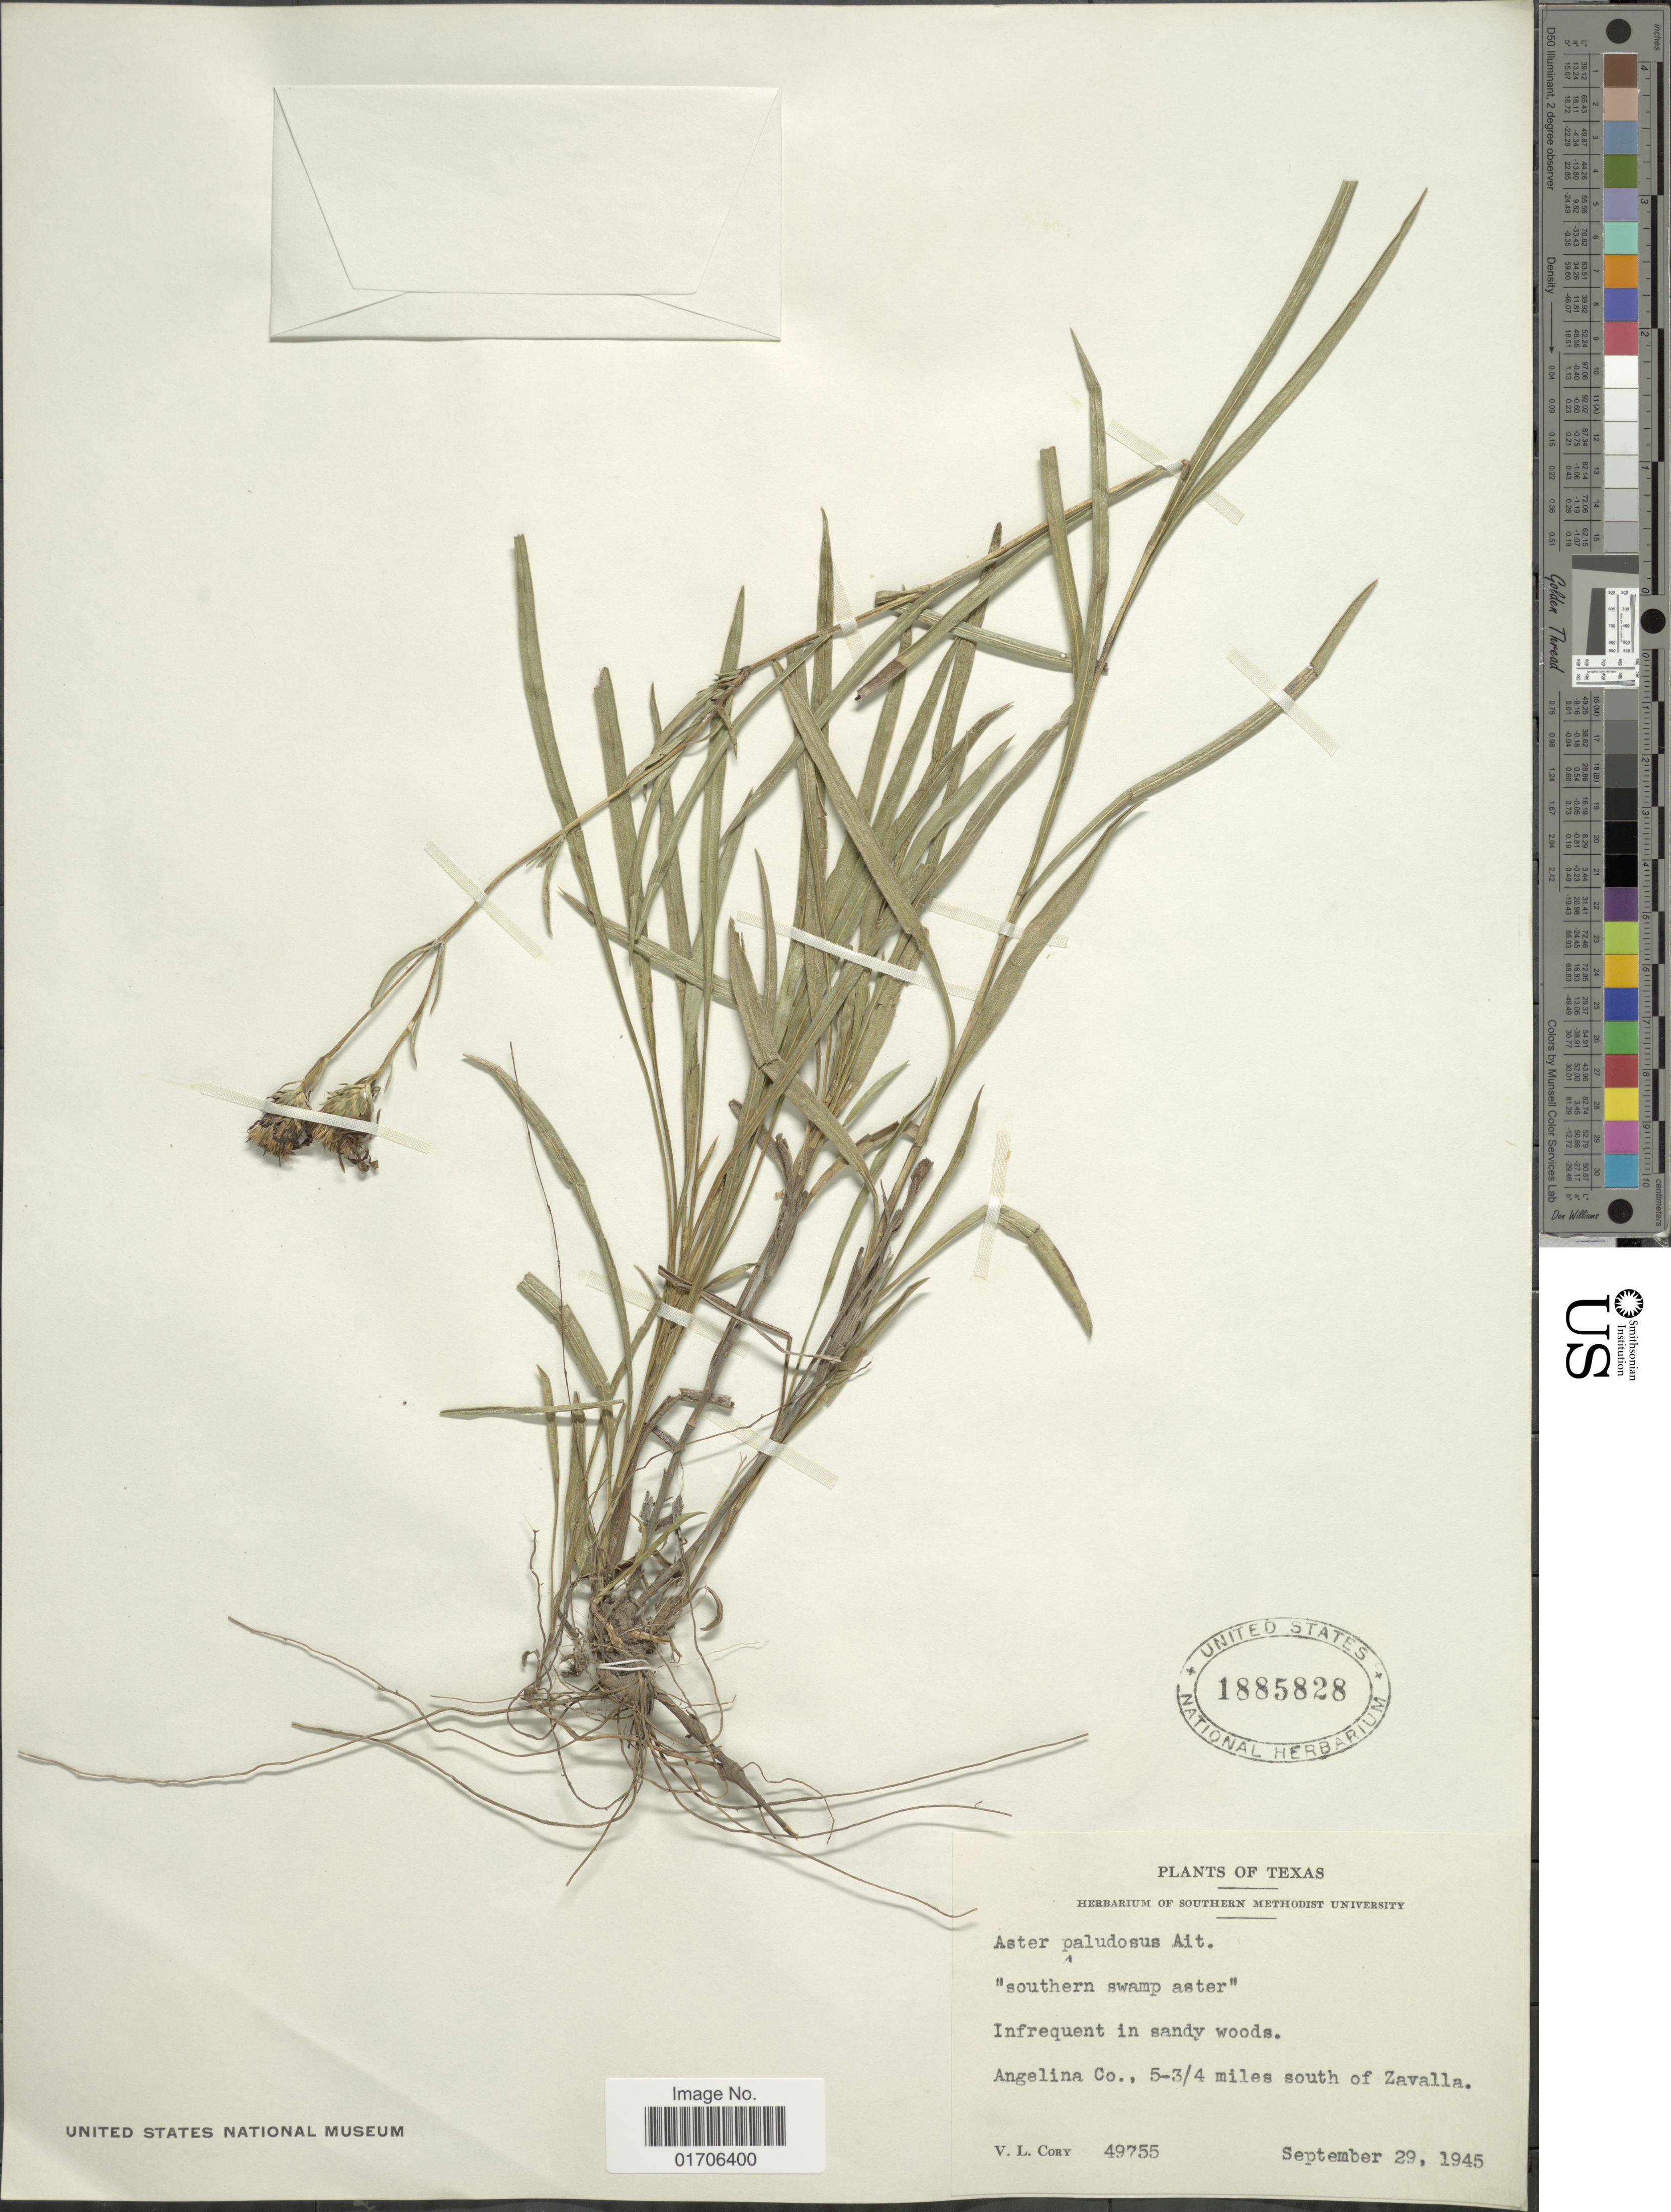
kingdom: Plantae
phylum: Tracheophyta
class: Magnoliopsida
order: Asterales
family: Asteraceae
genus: Eurybia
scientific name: Eurybia hemispherica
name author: G.L. Nesom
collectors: V. Cory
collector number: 49755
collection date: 1945-09-29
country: United States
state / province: Texas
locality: Texas. "southern swamp aster". Angelina Co., 5-3/4 miles south of Zavalla.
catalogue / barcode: US 1885828